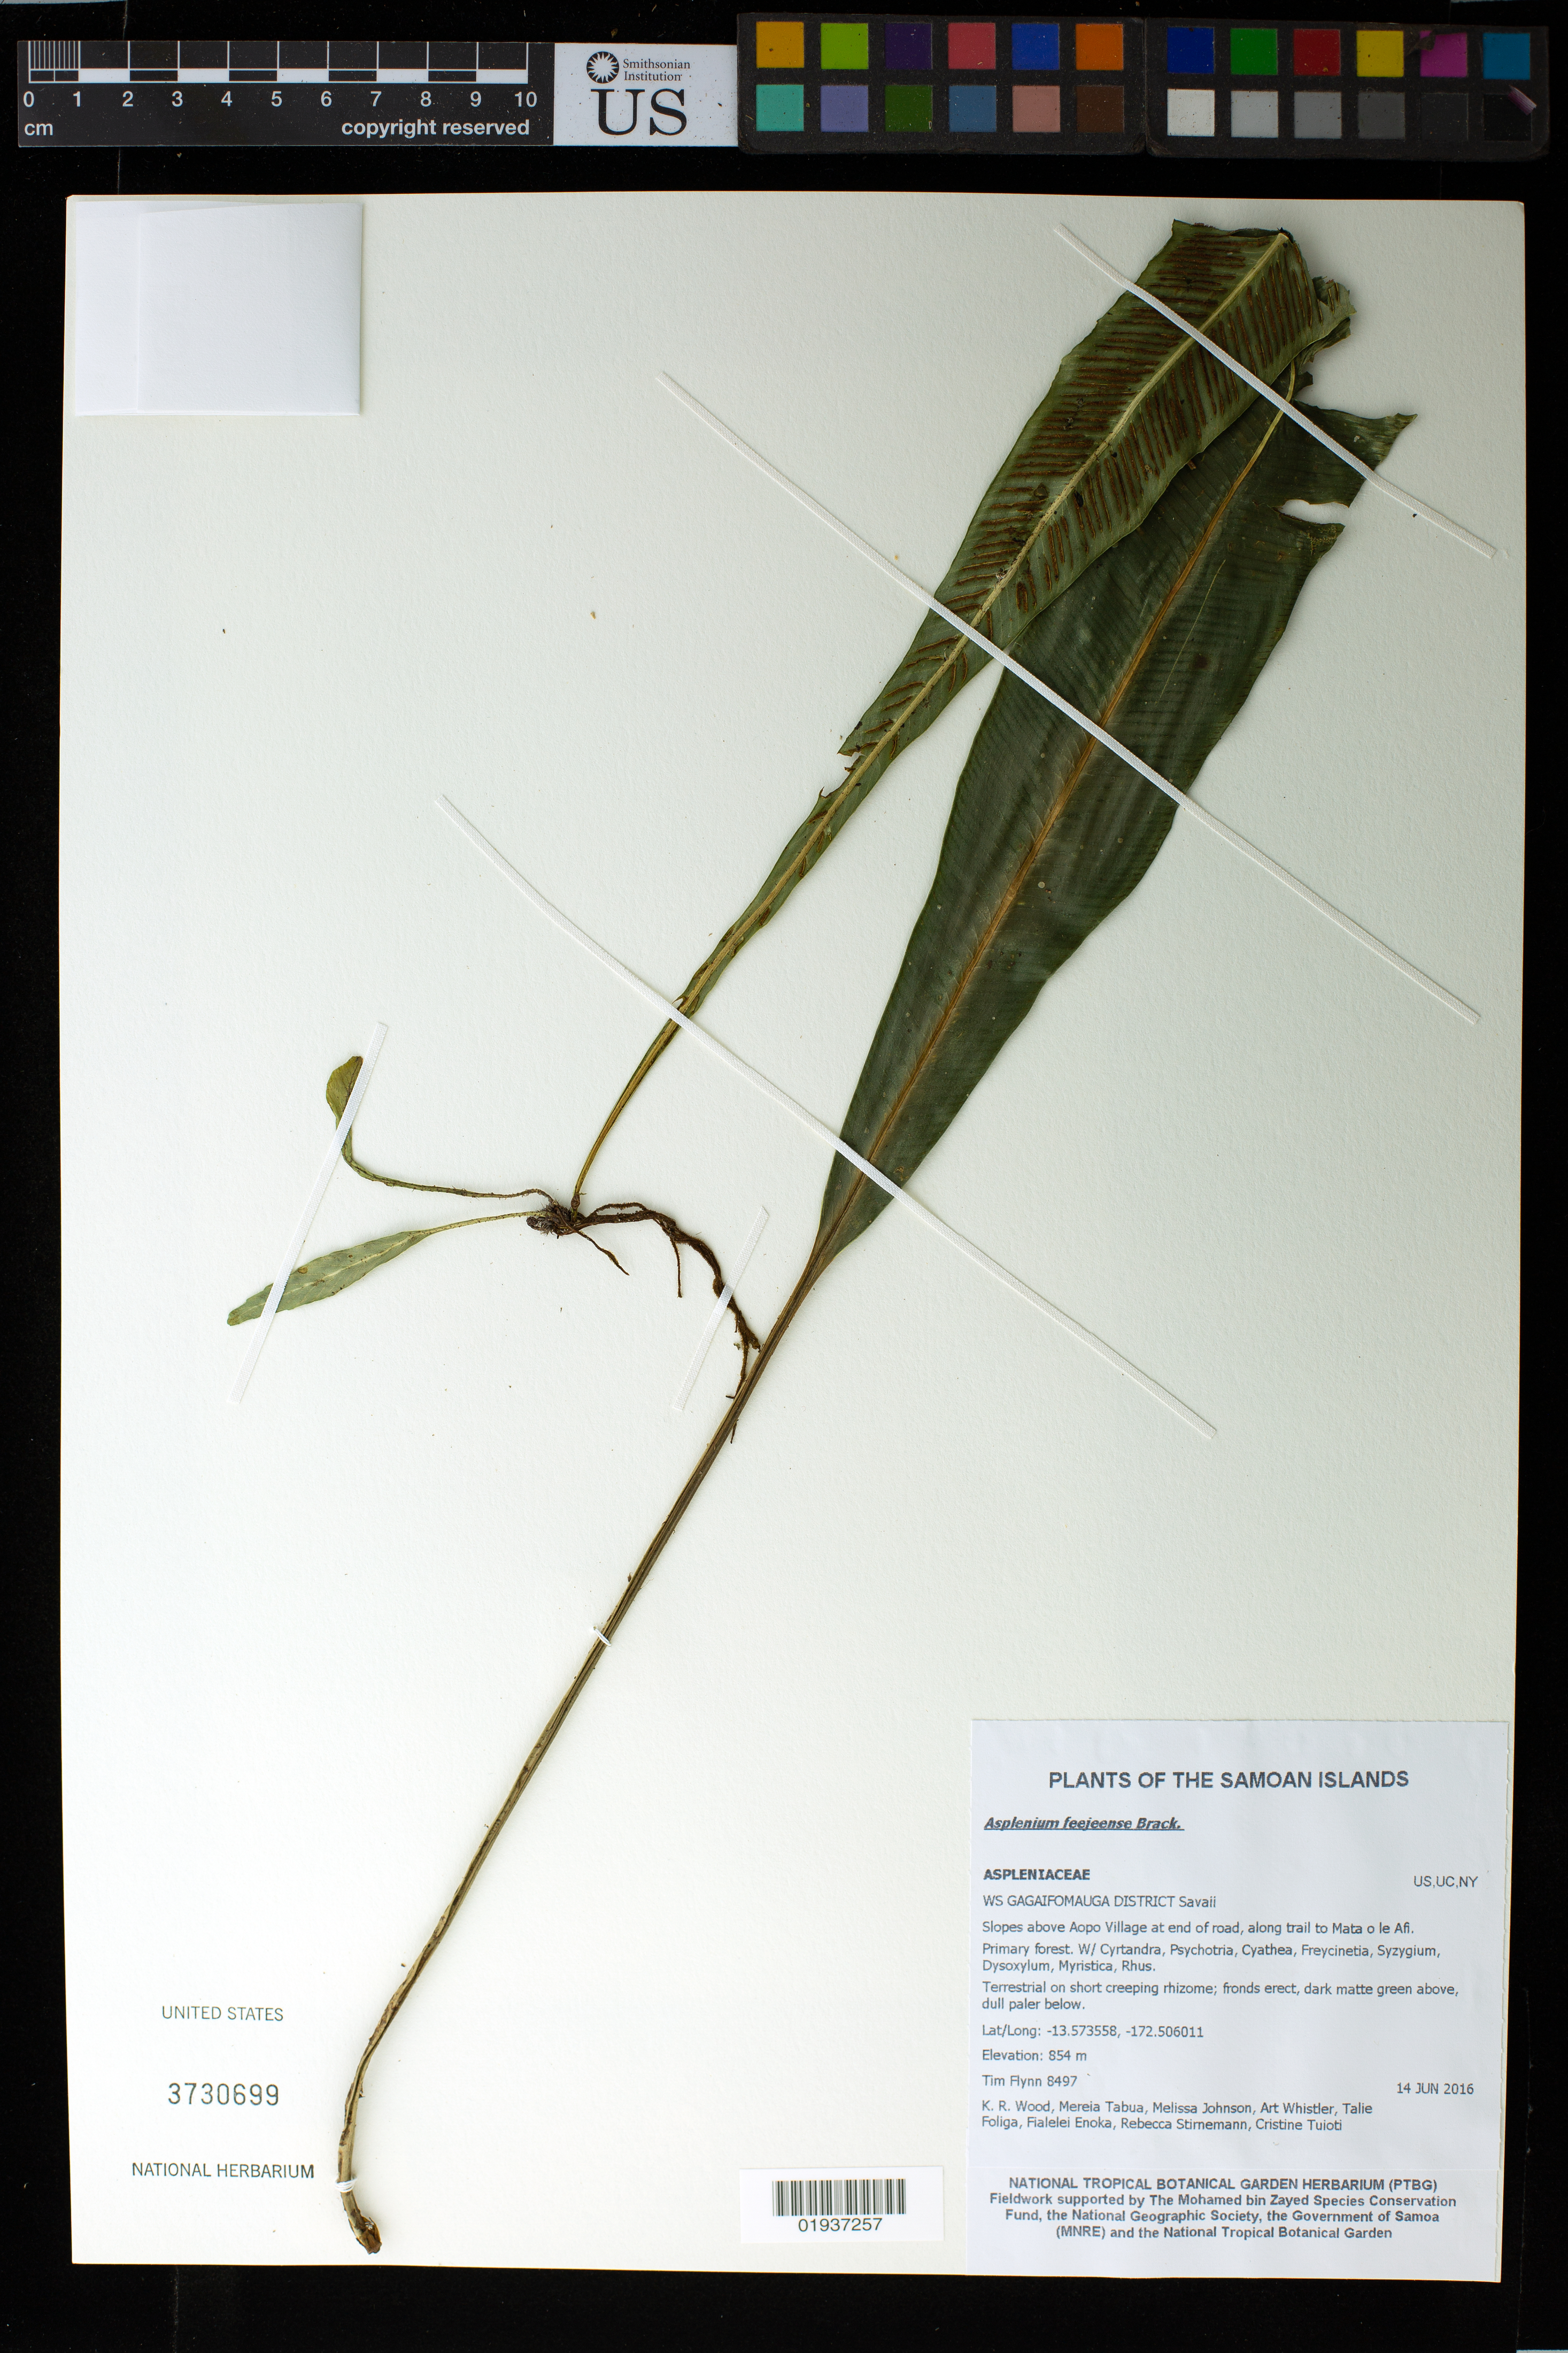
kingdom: Plantae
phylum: Tracheophyta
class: Polypodiopsida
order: Polypodiales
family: Aspleniaceae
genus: Asplenium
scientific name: Asplenium feejeense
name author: Brack. in Wilkes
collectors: K. R. Wood, T. W. Flynn, M. Tabua, M. Johnson, A. Whistler, T. Foliga, F. Enoka & R. Stirnemann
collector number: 8497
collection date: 2016-06-14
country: Samoa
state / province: Gagaifomauga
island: Savai'i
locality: Savaii, Slopes above Aopo Village at the end of road, along trail to Mata o le Afi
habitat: Primary forest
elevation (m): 854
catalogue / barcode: US 3730699